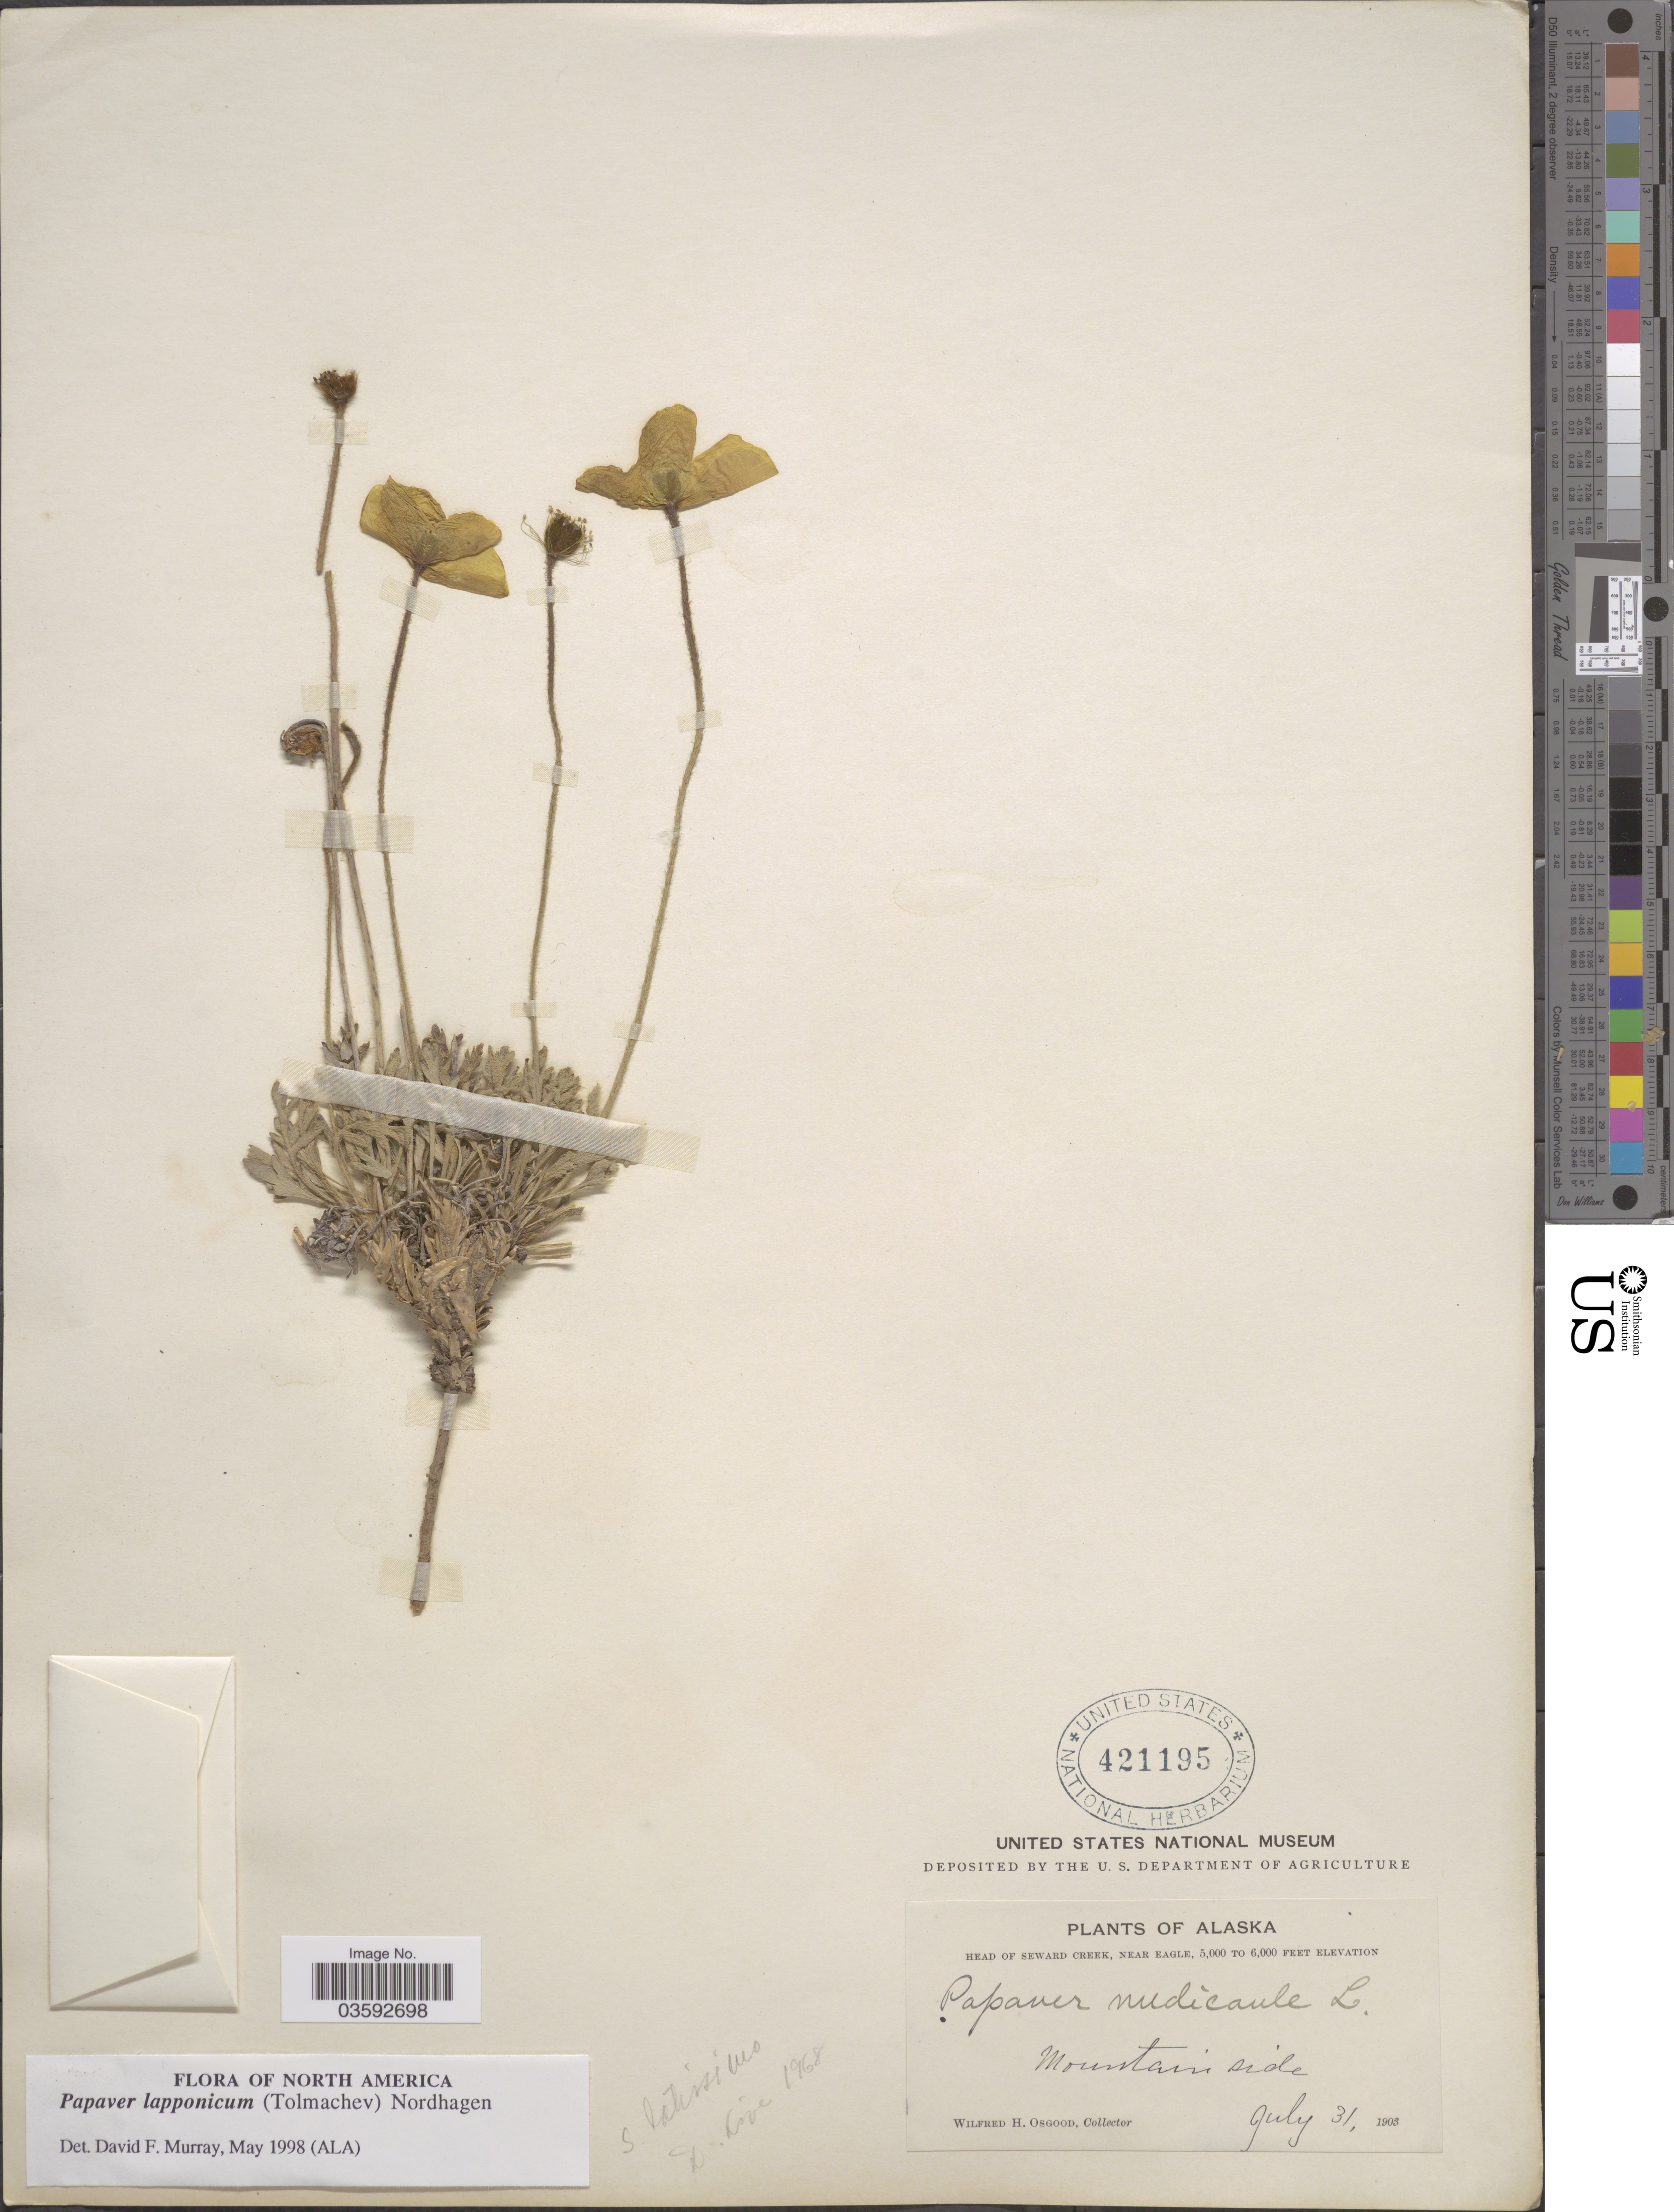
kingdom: Plantae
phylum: Tracheophyta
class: Magnoliopsida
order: Ranunculales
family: Papaveraceae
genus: Papaver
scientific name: Papaver lapponicum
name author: (Tolm.) Nordh.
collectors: W. Osgood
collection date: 1903-07-31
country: United States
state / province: Alaska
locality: Head of Seward Creek, near Eagle. Mountain side.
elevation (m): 1524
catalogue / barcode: US 421195